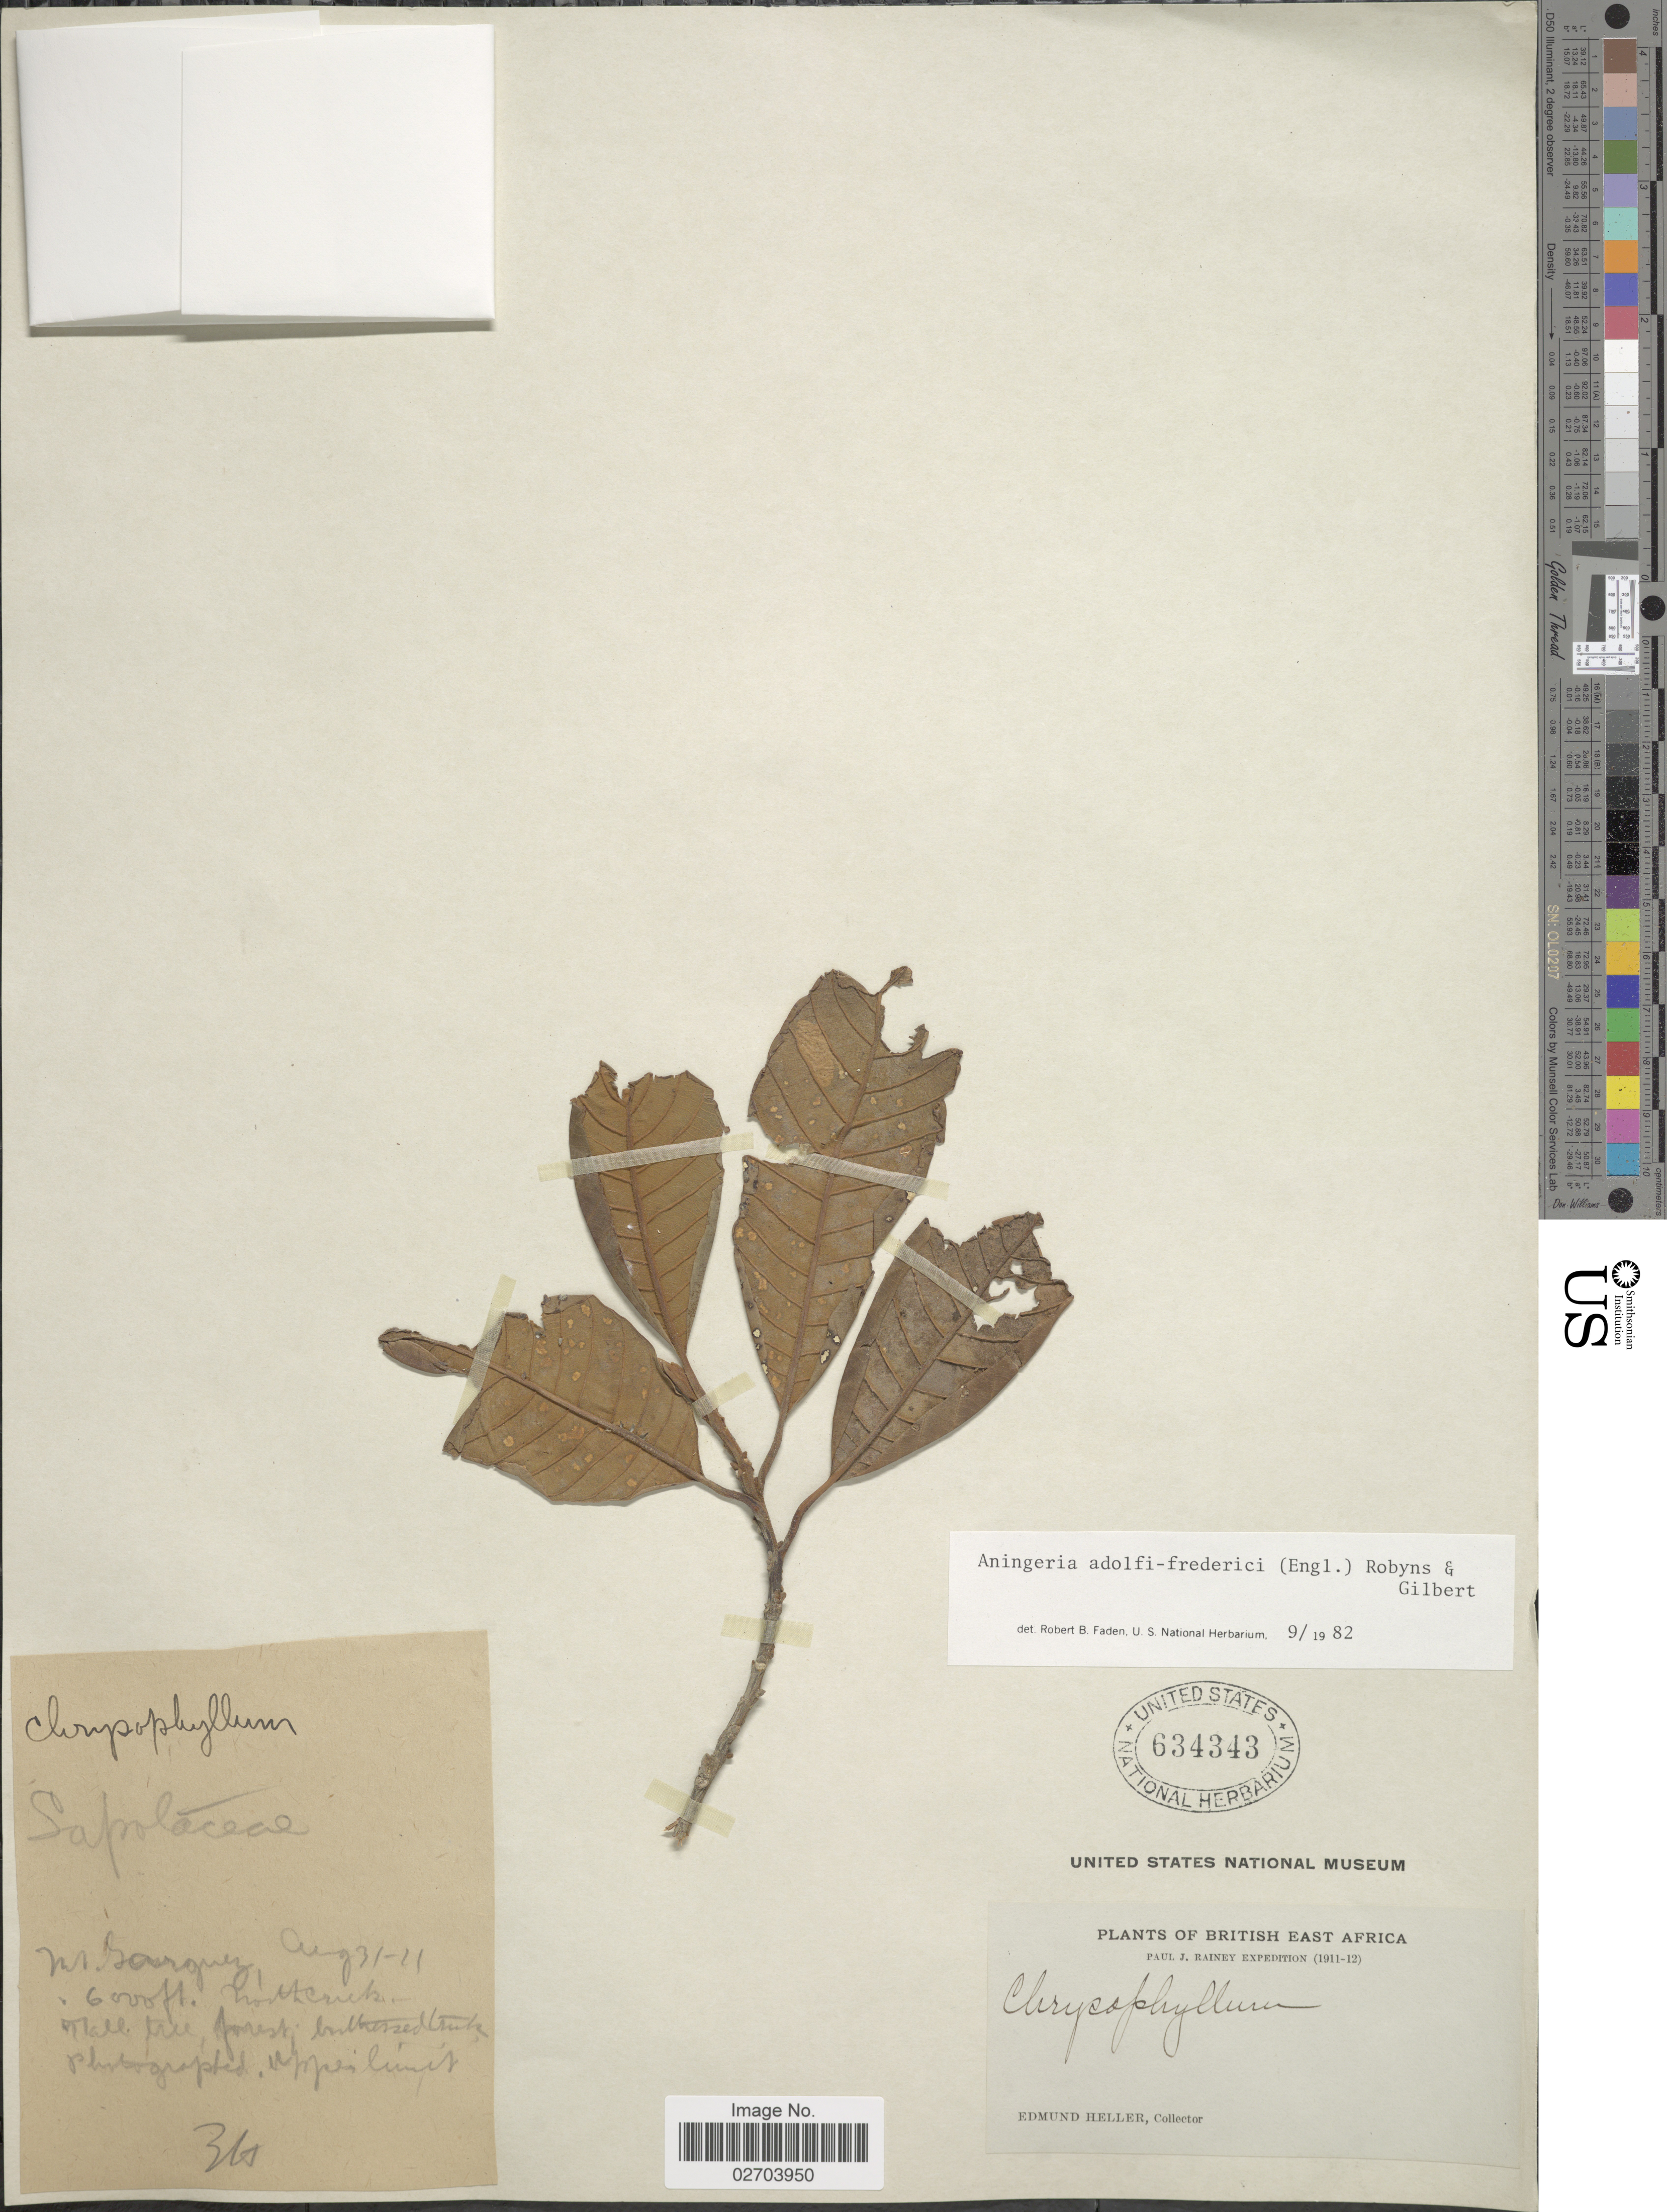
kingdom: Plantae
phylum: Tracheophyta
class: Magnoliopsida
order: Ericales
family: Sapotaceae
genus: Sideroxylon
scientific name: Sideroxylon adolfi-friederici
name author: Engl.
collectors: E. Heller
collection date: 1911-08-31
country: Kenya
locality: British East Africa. Mt. Garguez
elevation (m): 1829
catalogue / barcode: US 634343